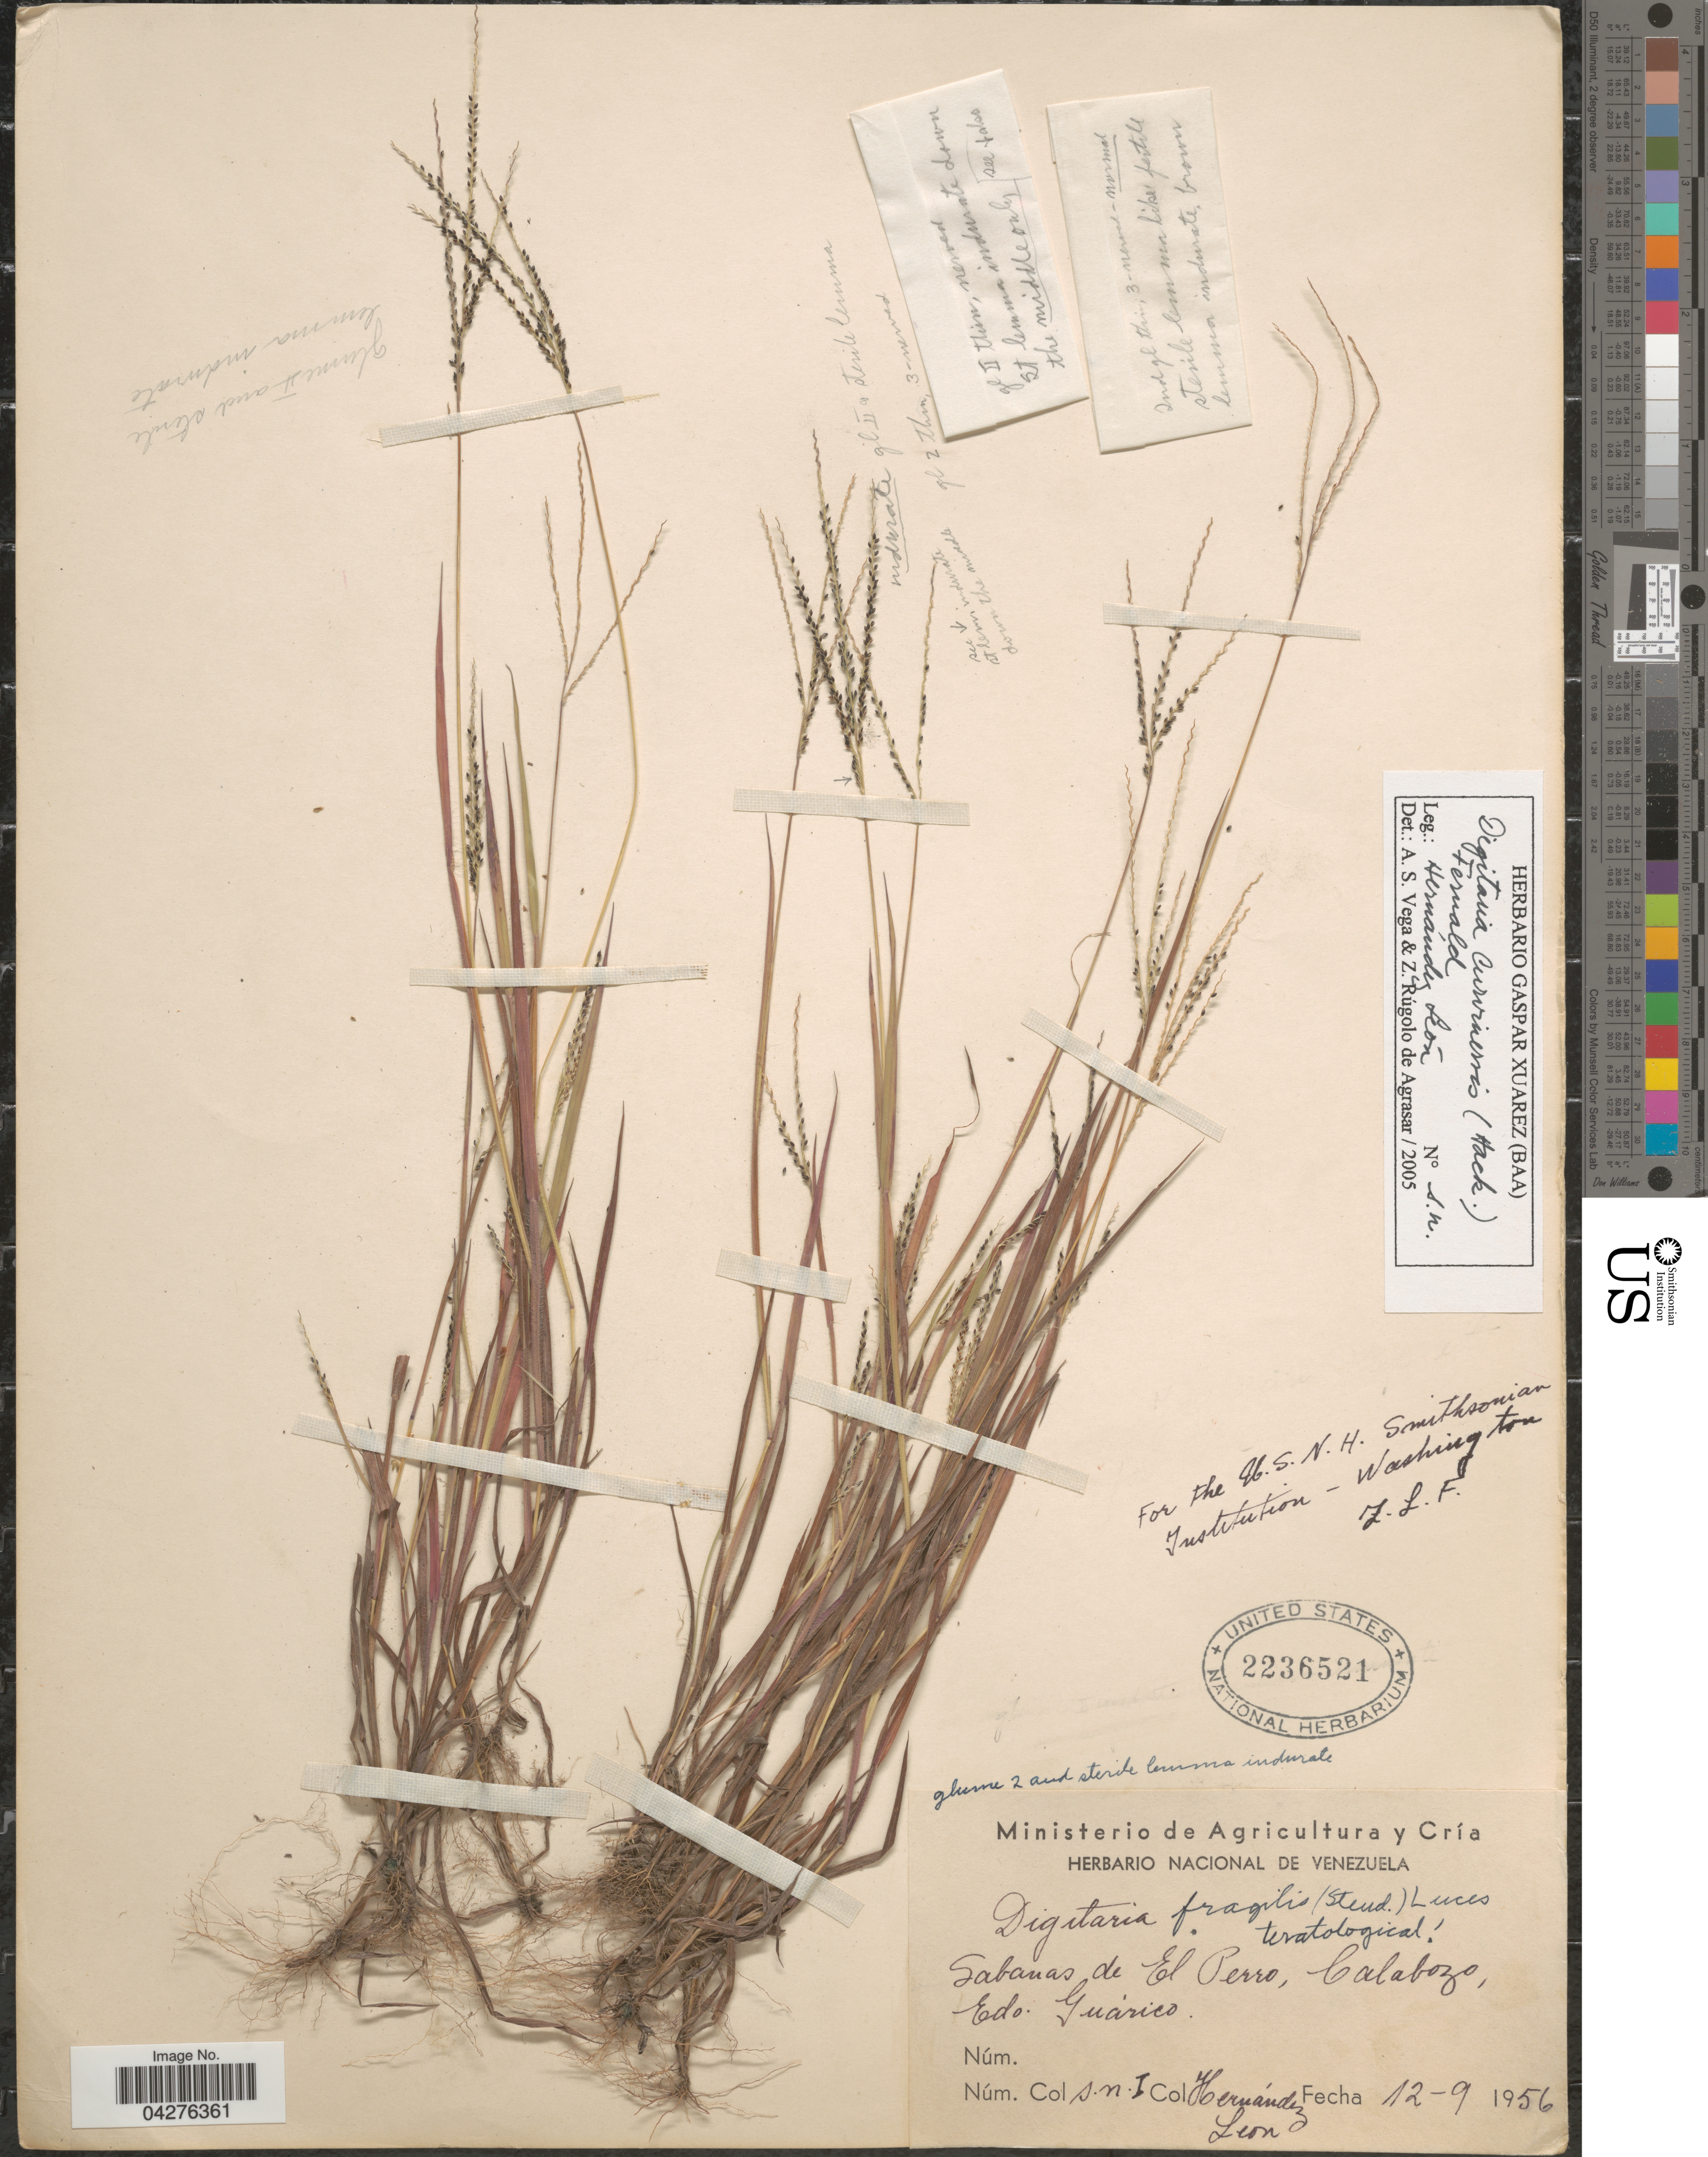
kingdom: Plantae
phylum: Tracheophyta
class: Liliopsida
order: Poales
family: Poaceae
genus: Digitaria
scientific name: Digitaria curvinervis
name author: (Hack.) Fernald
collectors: Henry Leon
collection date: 1956-09-12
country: Venezuela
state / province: Guarico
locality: Sabanas de El Perro, Calabozo.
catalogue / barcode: US 2236521